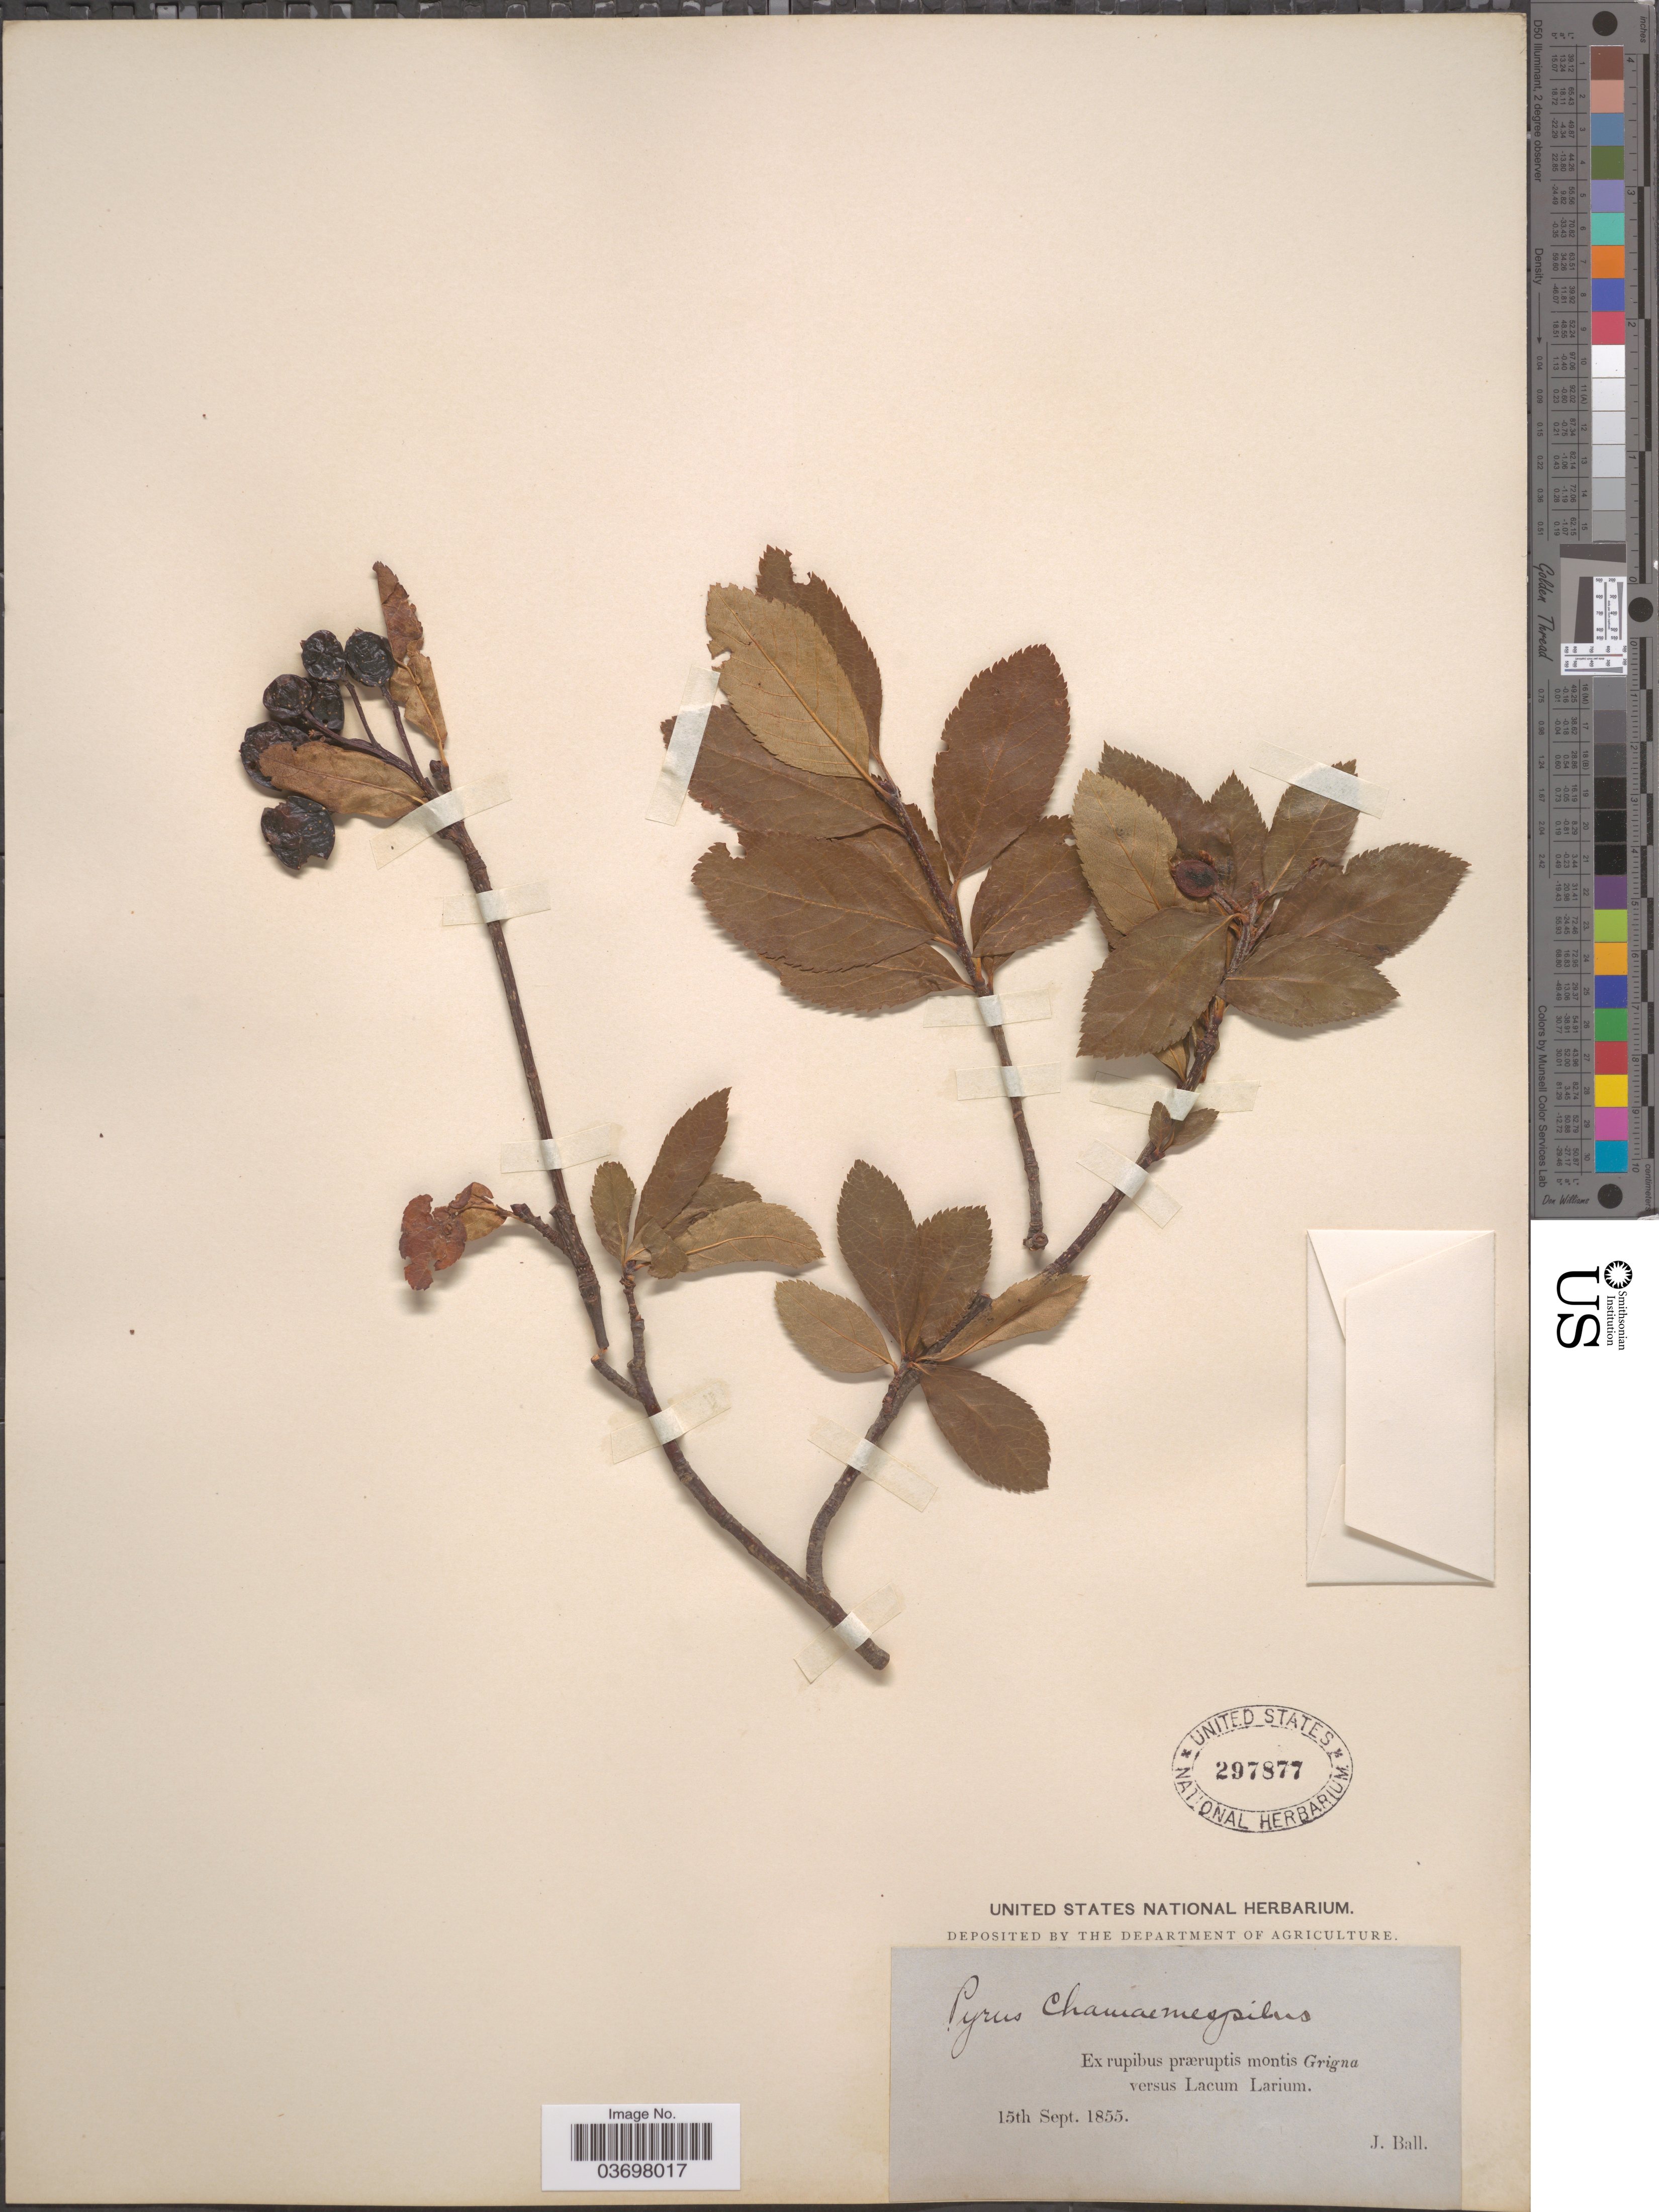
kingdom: Plantae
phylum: Tracheophyta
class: Magnoliopsida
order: Rosales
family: Rosaceae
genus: Chamaemespilus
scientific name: Chamaemespilus alpina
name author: (Mill.) K.R. Robertson & J.B. Phipps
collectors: J. Ball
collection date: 1855-09-15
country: Italy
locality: Ex rupibus præruptis montis Grigna versus Lacum Larium.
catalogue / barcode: US 297877